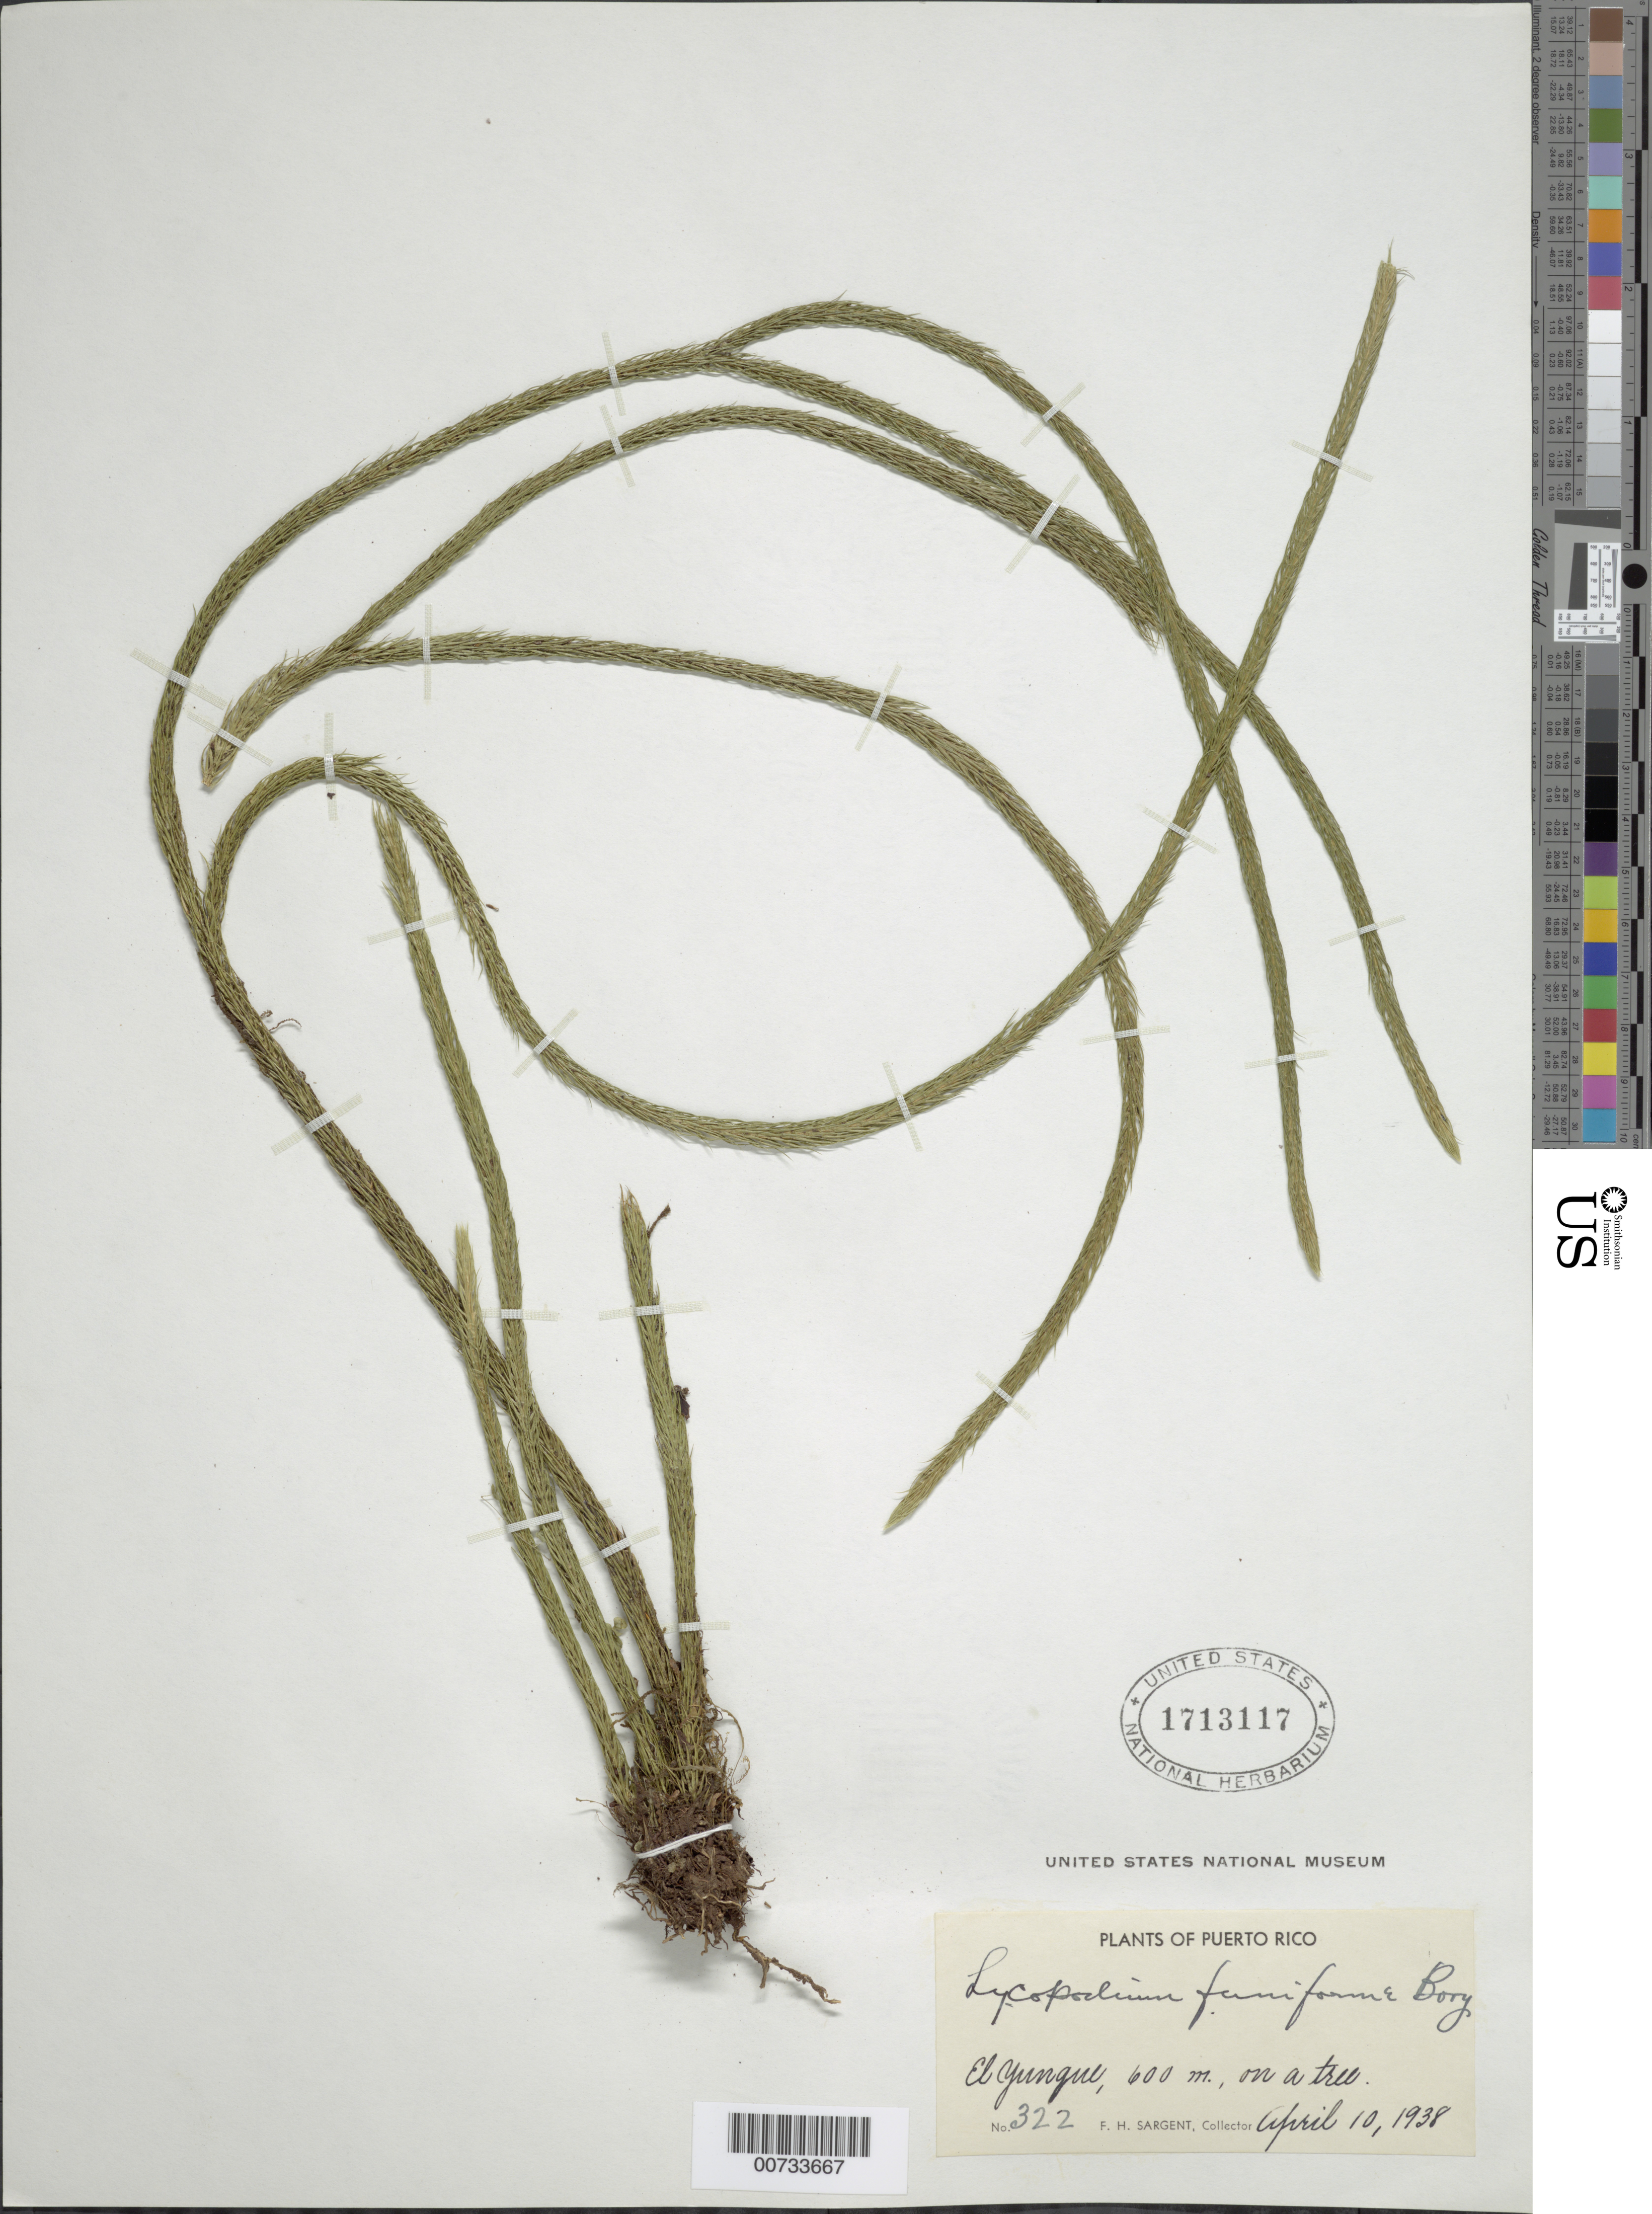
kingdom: Plantae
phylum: Tracheophyta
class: Lycopodiopsida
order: Lycopodiales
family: Lycopodiaceae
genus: Phlegmariurus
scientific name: Phlegmariurus funiformis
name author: (Cham. & Spring) B. Øllg.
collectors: F. H. Sargent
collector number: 322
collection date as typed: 10 Apr 1938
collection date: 1938-04-10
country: Puerto Rico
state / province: Río Grande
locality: El Yunque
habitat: On a tree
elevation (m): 600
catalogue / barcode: US 1713117